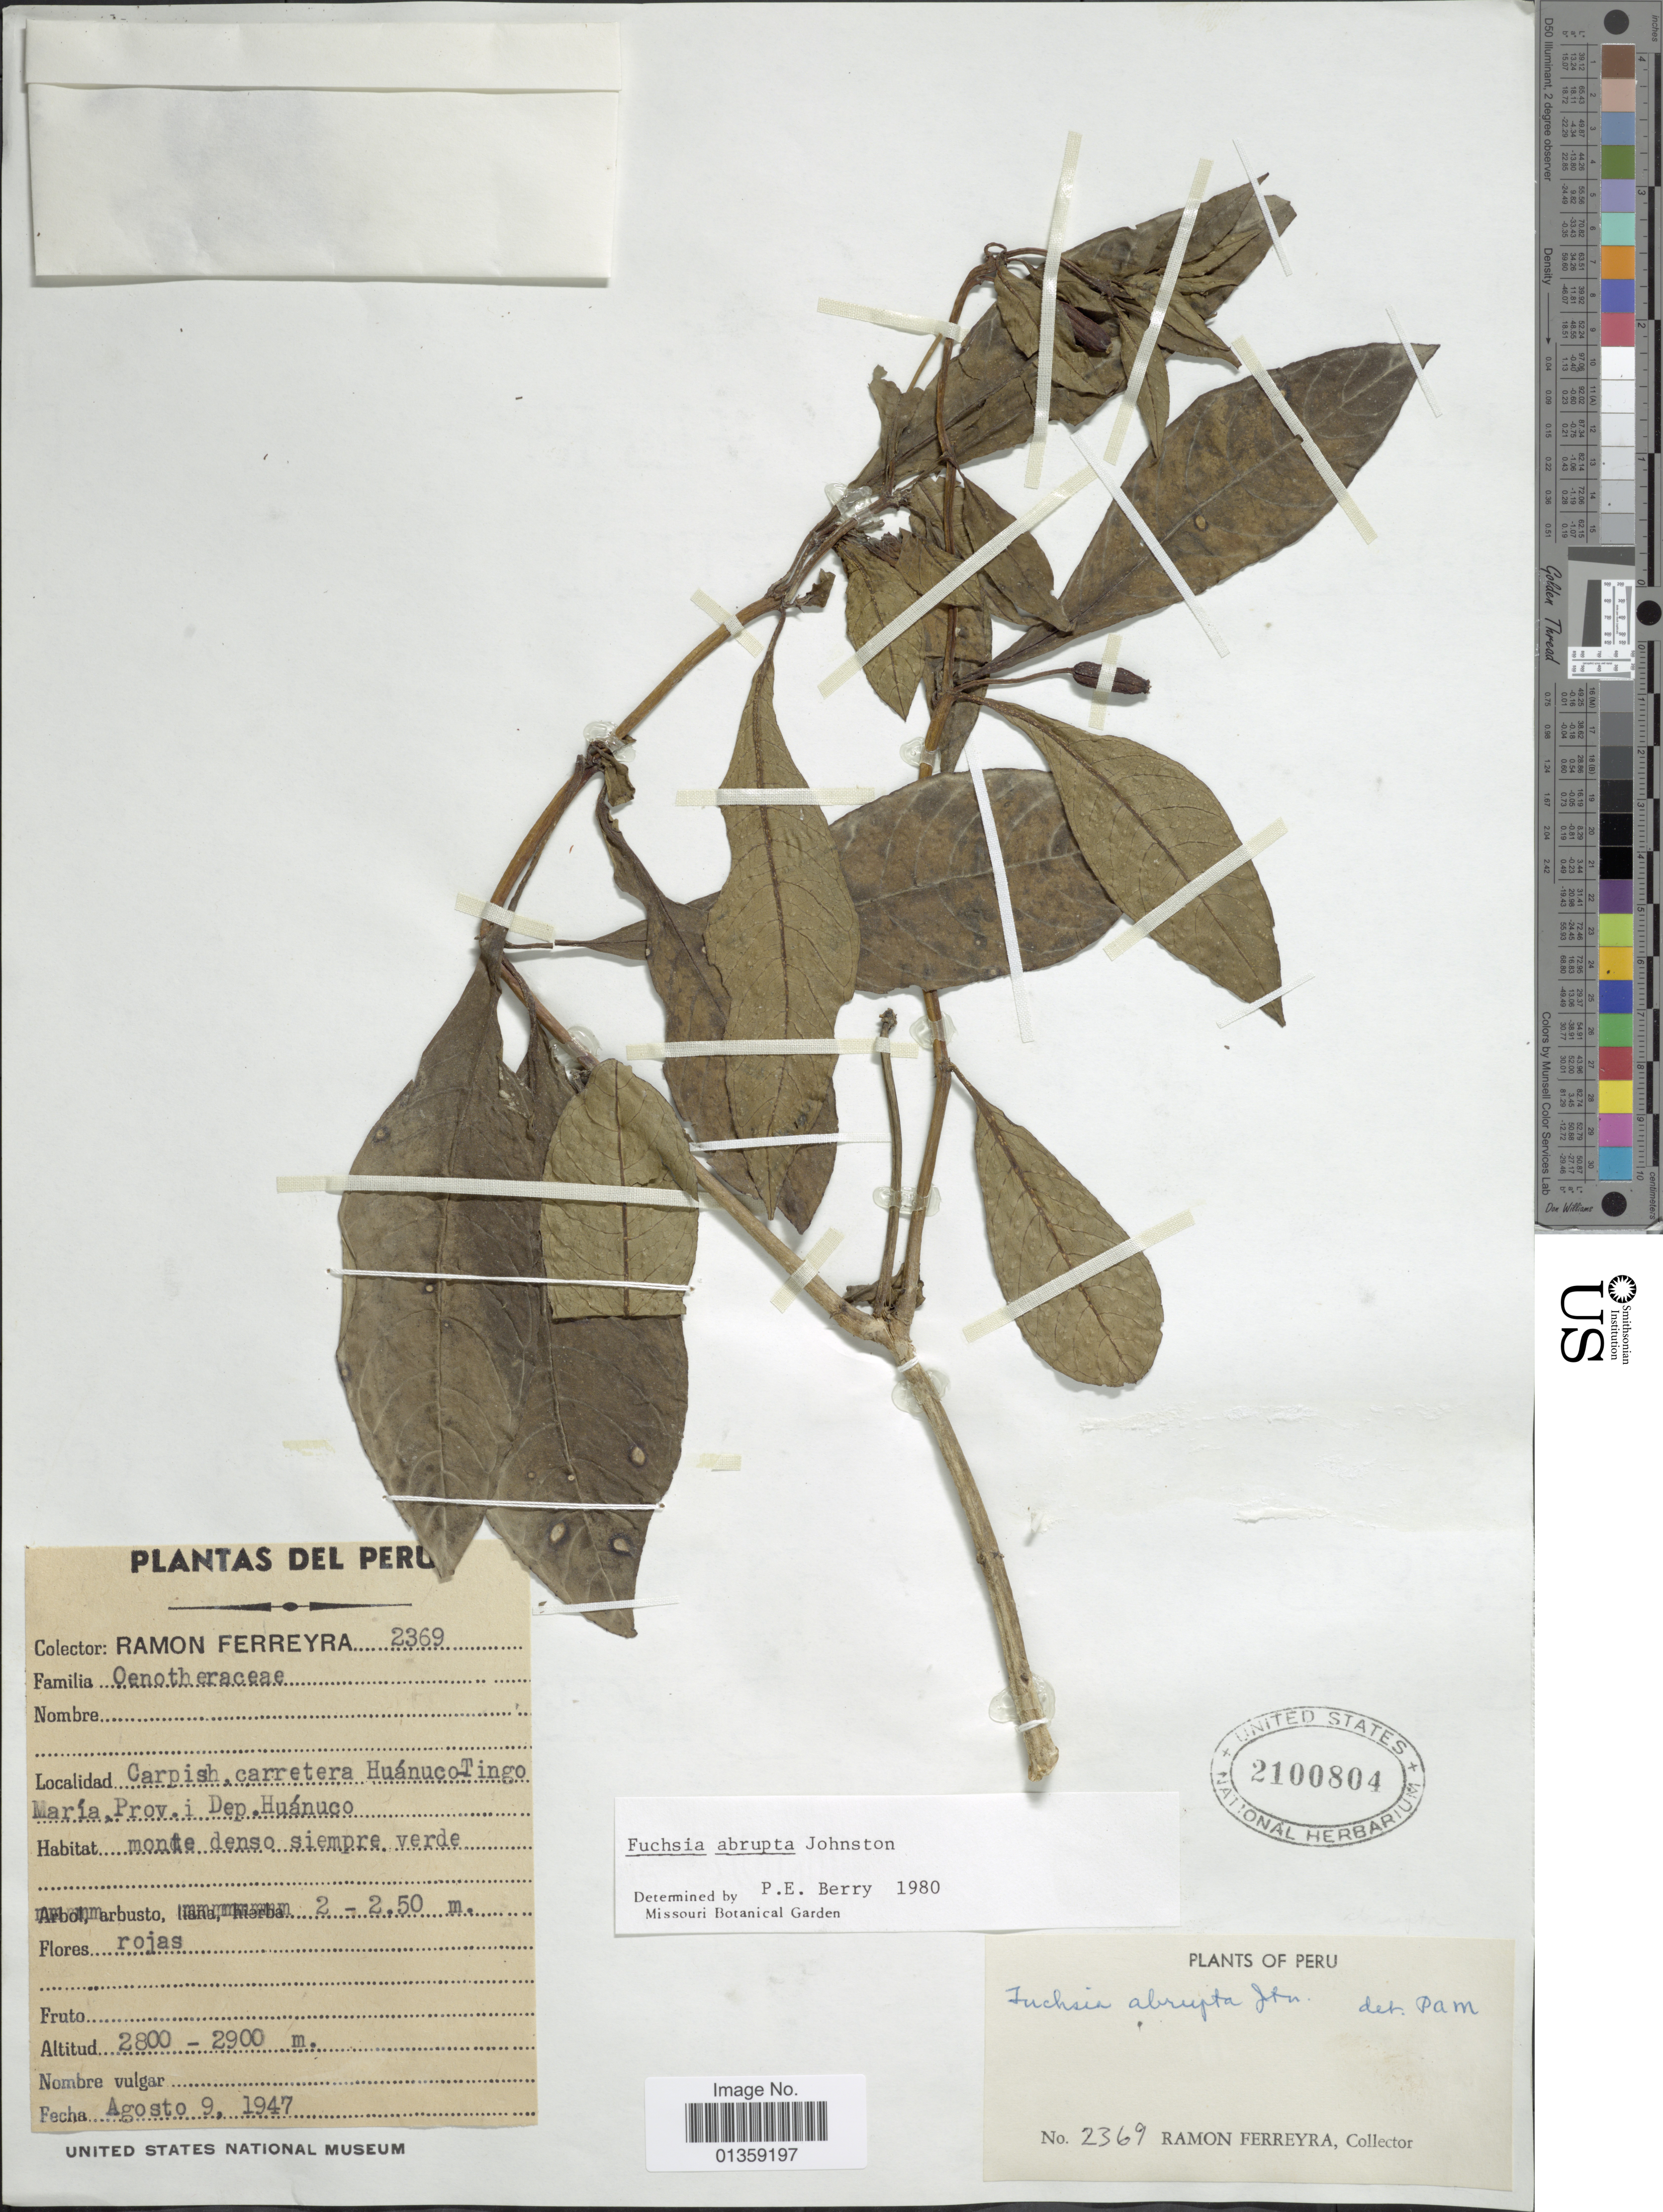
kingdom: Plantae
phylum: Tracheophyta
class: Magnoliopsida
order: Myrtales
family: Onagraceae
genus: Fuchsia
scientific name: Fuchsia abrupta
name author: I.M. Johnst.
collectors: R. A. Ferreyra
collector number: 2369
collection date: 1947-08-09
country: Peru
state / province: Huánuco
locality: Carpish, carretera Huánuco-Tingo María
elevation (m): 2800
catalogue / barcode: US 2100804